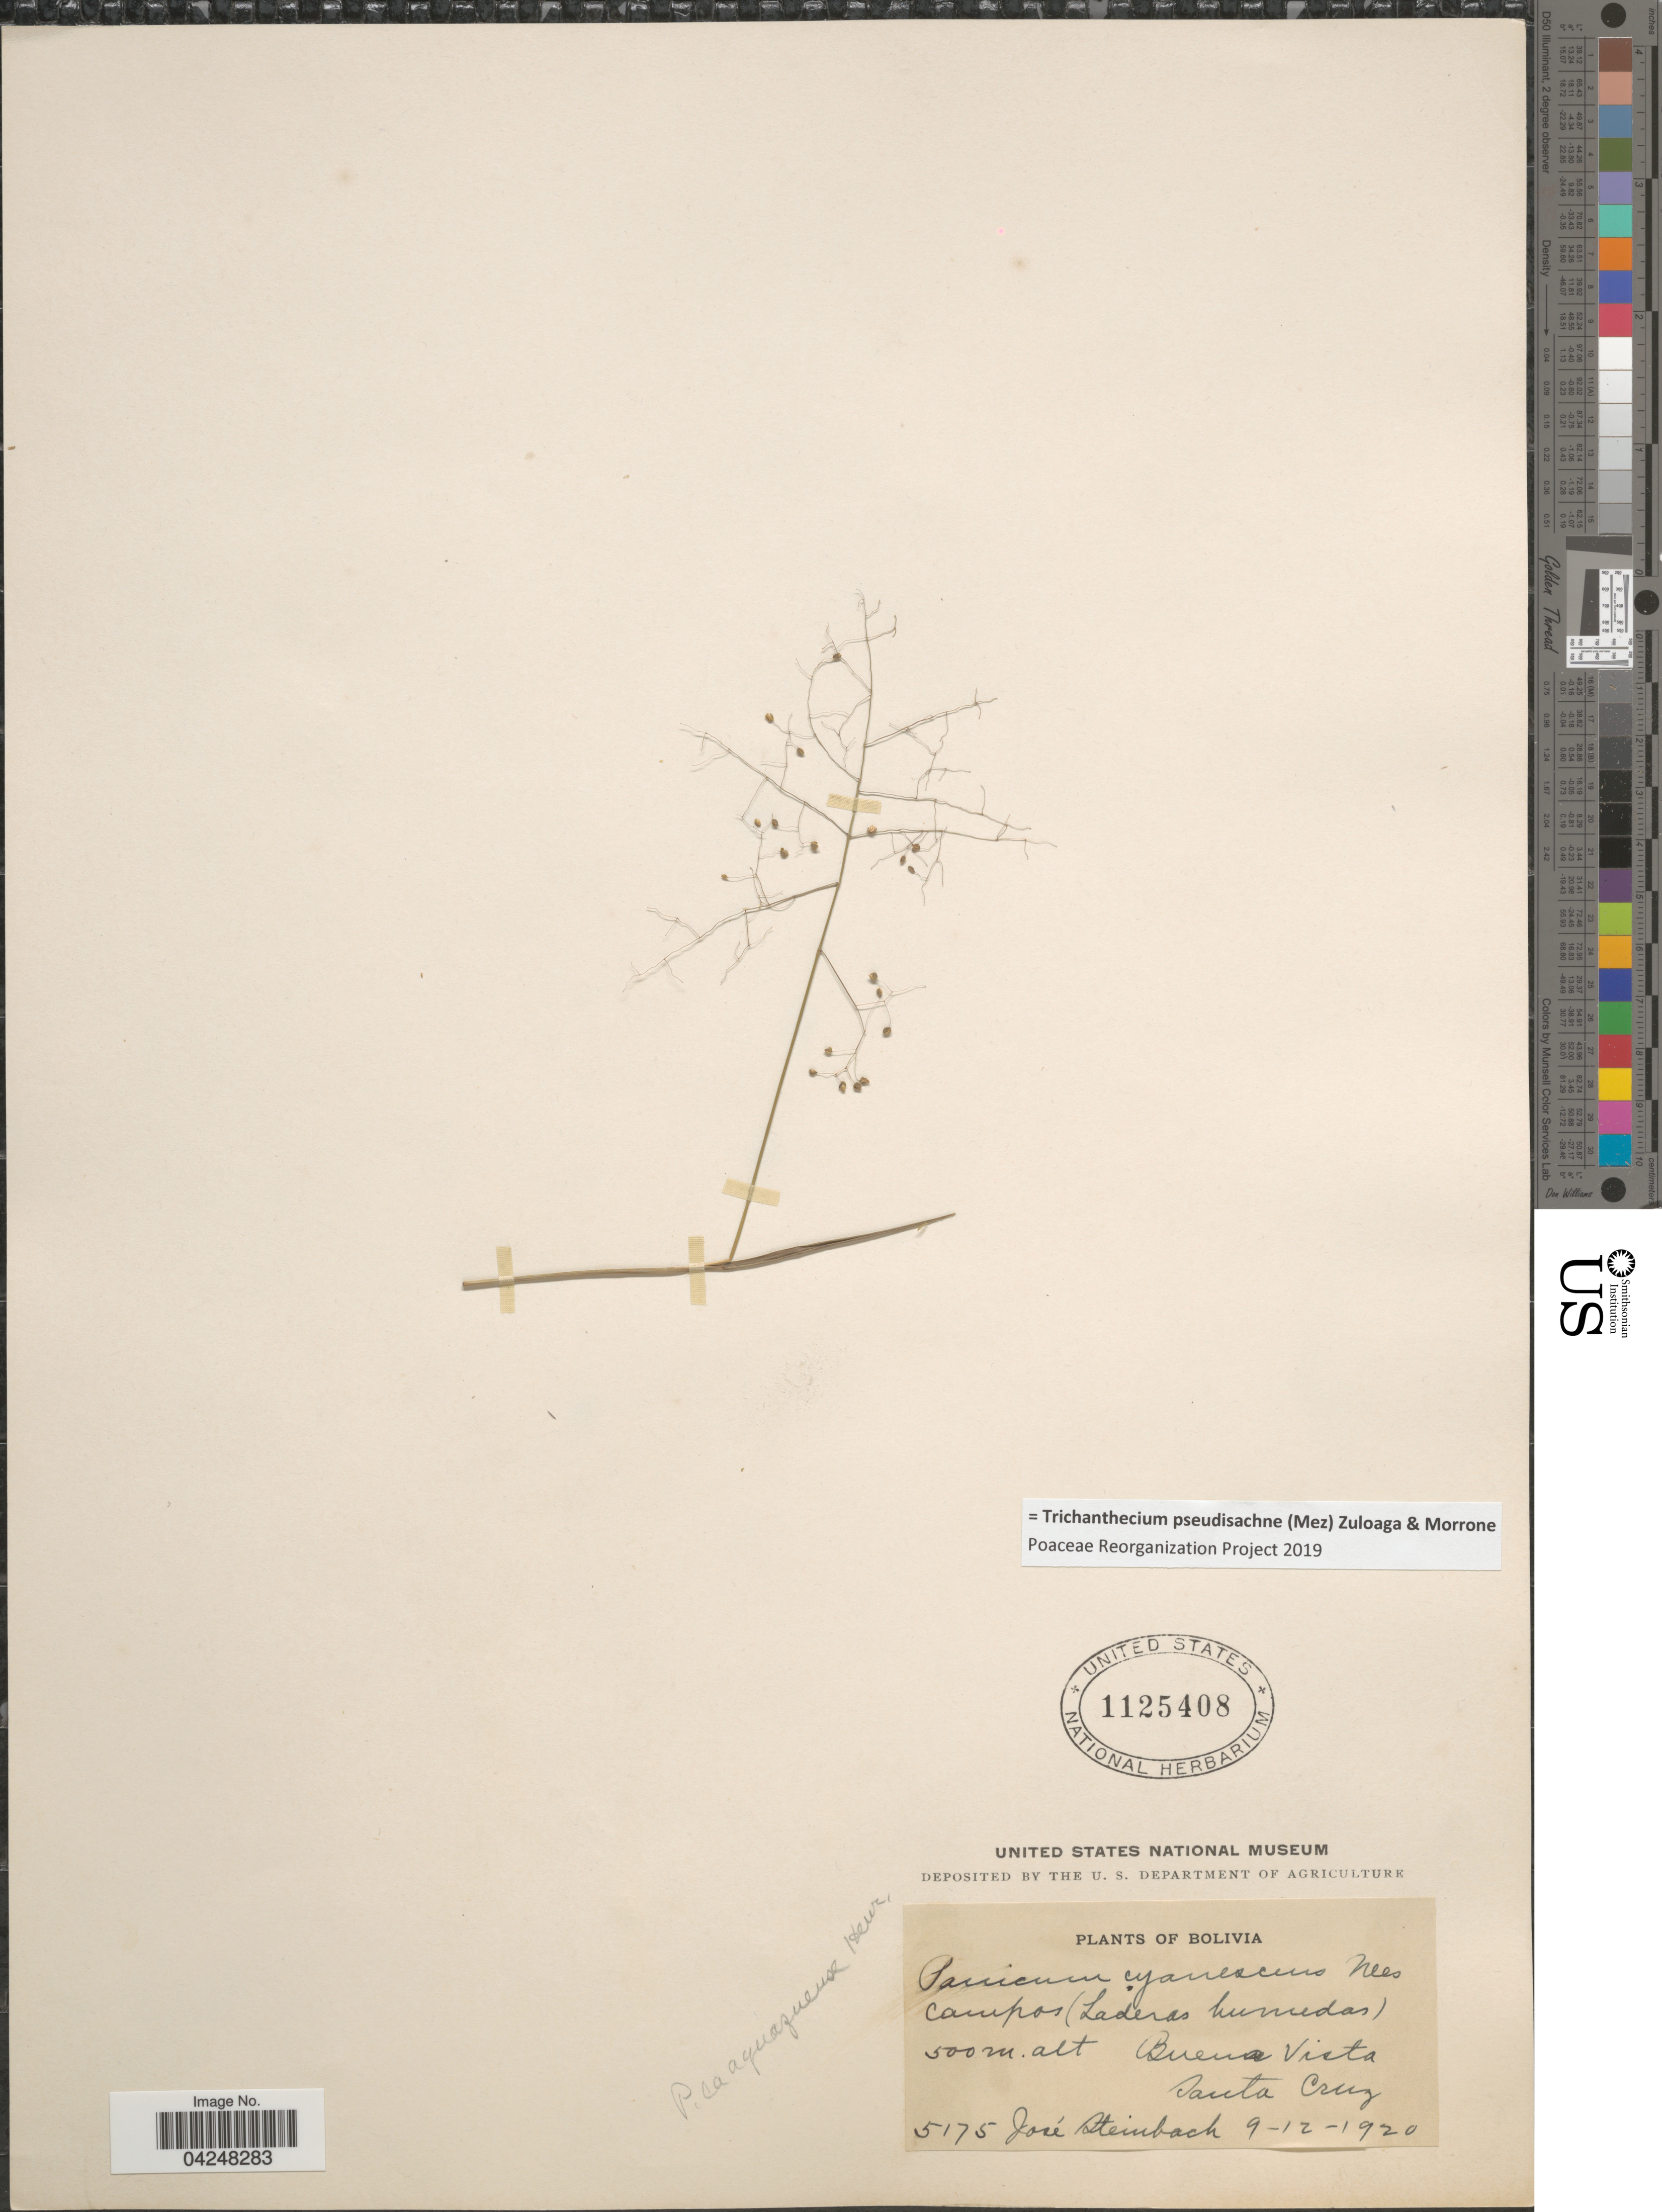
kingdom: Plantae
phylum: Tracheophyta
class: Liliopsida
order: Poales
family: Poaceae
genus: Trichanthecium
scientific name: Trichanthecium pseudisachne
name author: (Mez) Zuloaga & Morrone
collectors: J. Steinbach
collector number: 5175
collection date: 1920-12-09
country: Bolivia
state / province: Santa Cruz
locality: Buena Vista.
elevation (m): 500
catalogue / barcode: US 1125408